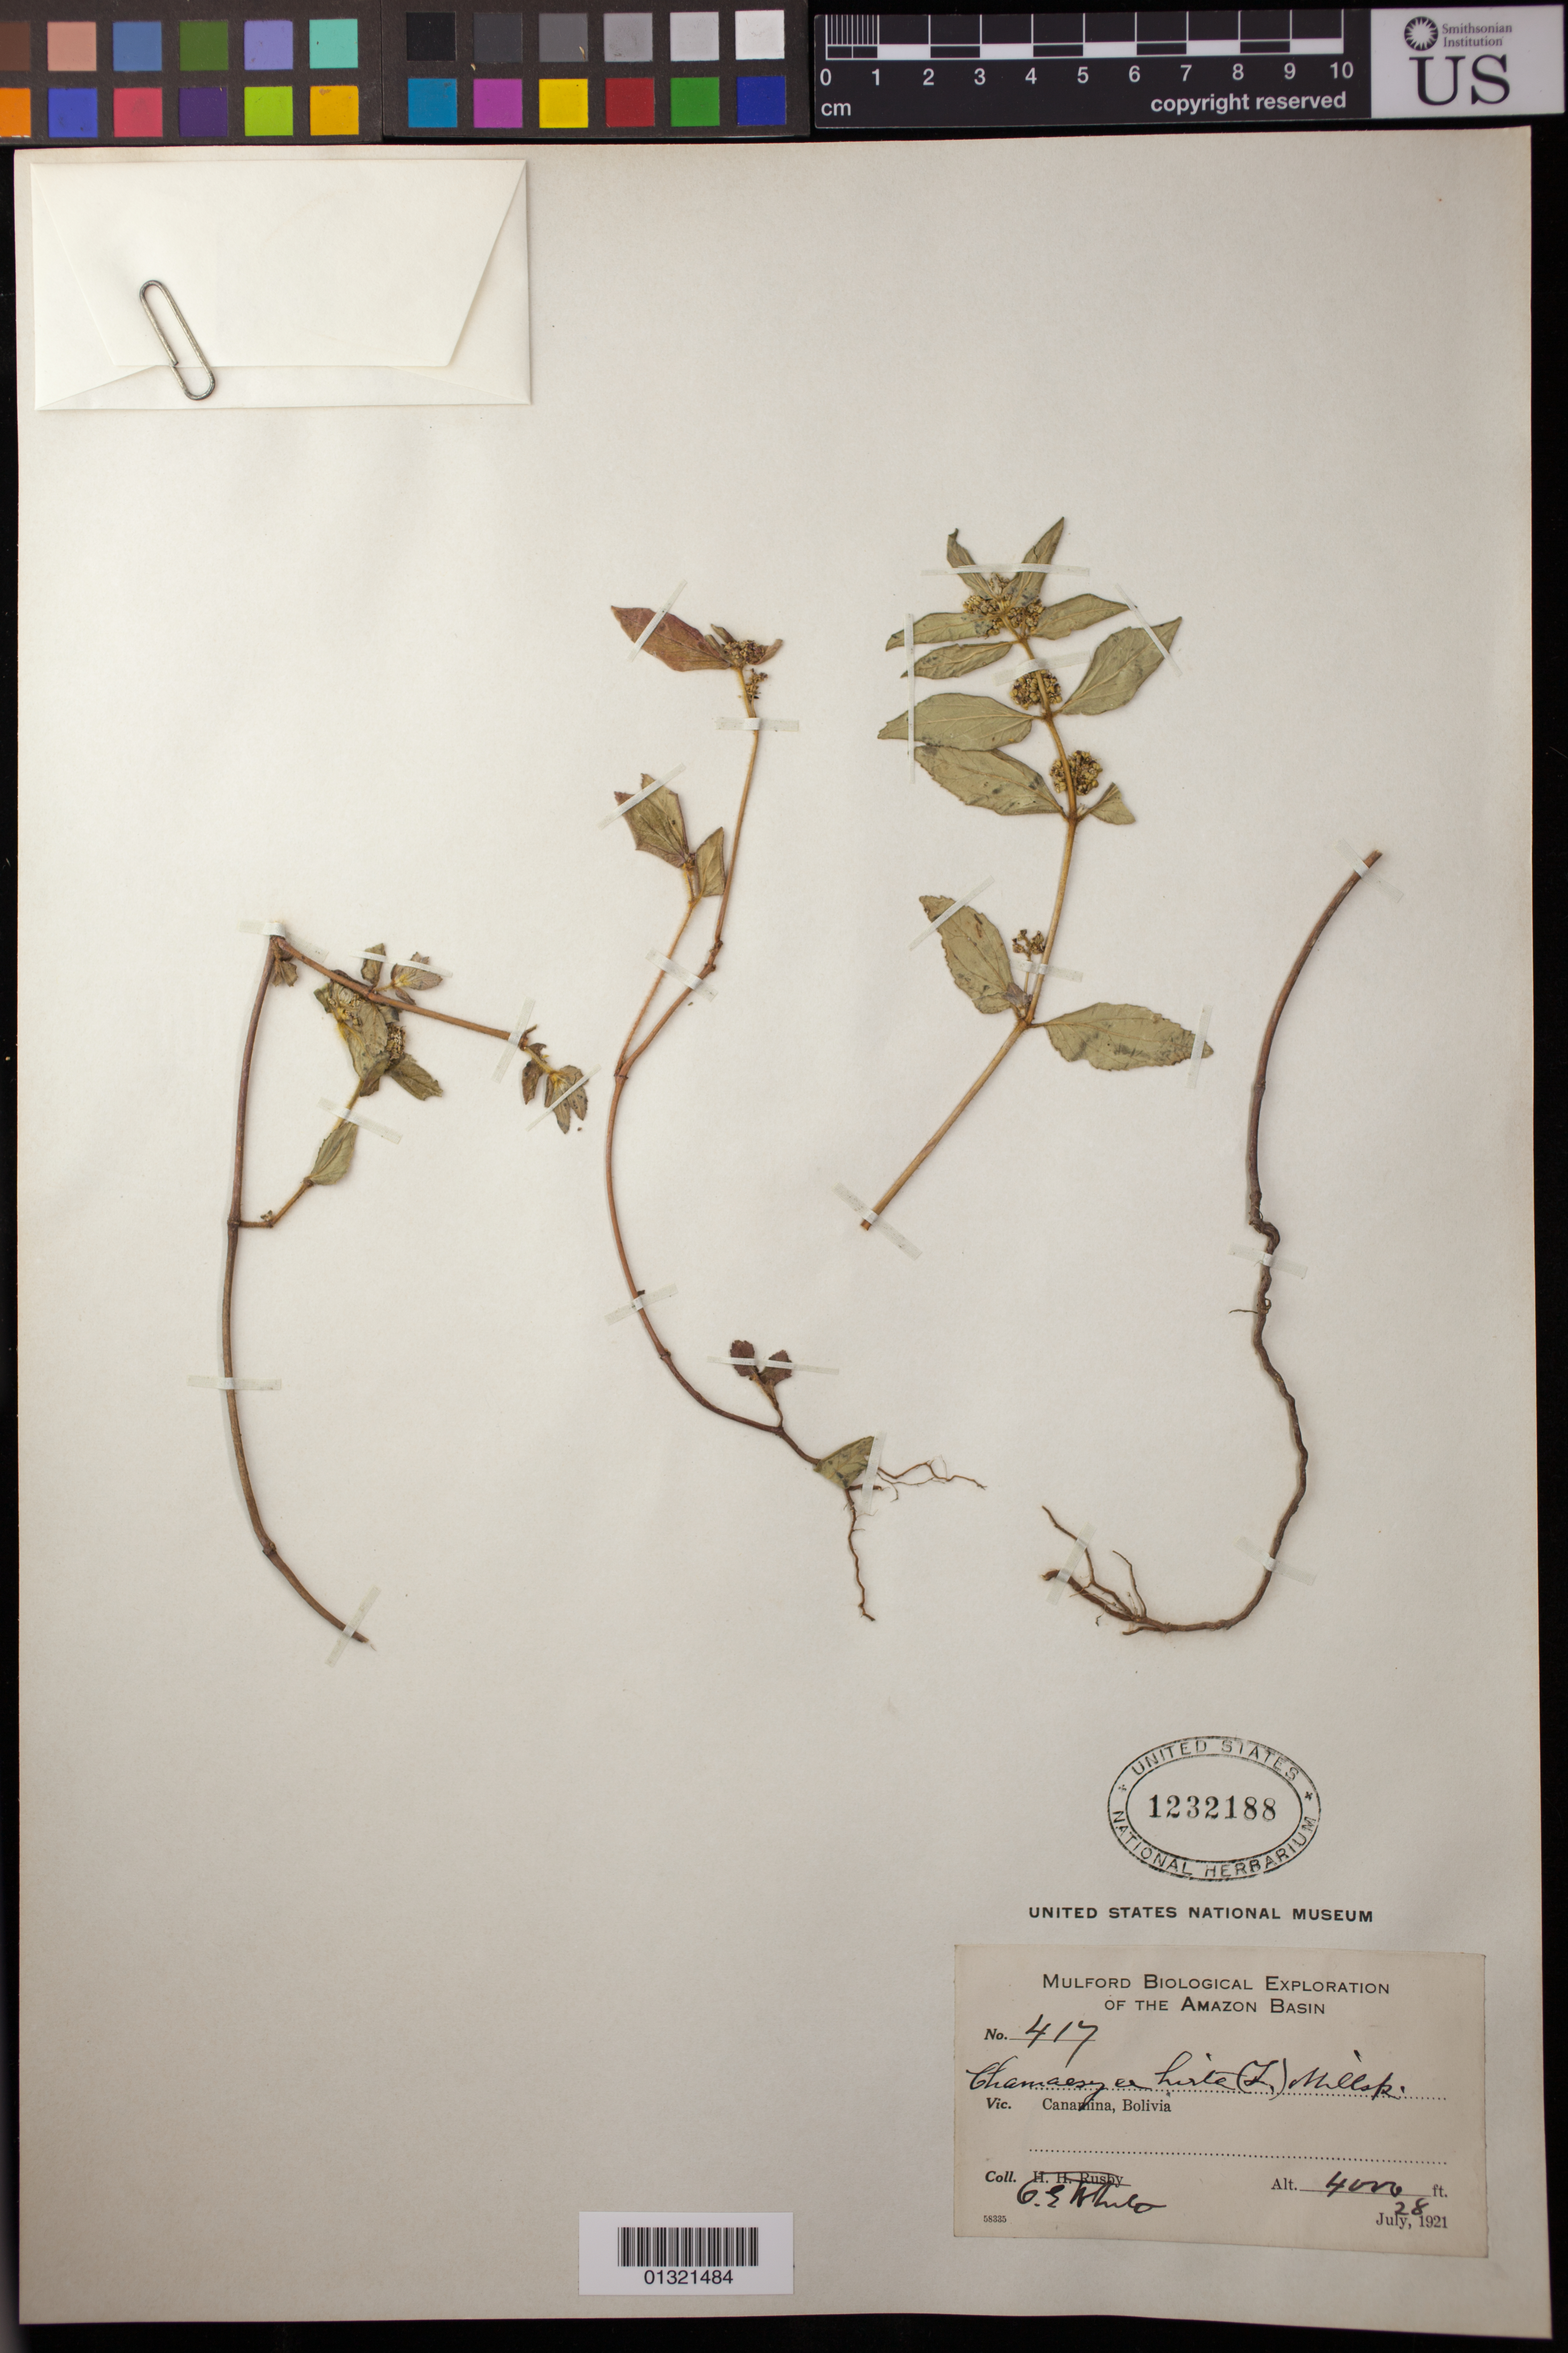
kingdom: Plantae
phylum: Tracheophyta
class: Magnoliopsida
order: Malpighiales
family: Euphorbiaceae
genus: Euphorbia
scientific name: Euphorbia hirta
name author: L.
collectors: O. E. White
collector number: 417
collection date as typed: July 28, 1921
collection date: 1921-07-28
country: Bolivia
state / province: La Paz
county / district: Inquisivi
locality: Cañamina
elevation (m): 1219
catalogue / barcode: US 1232188